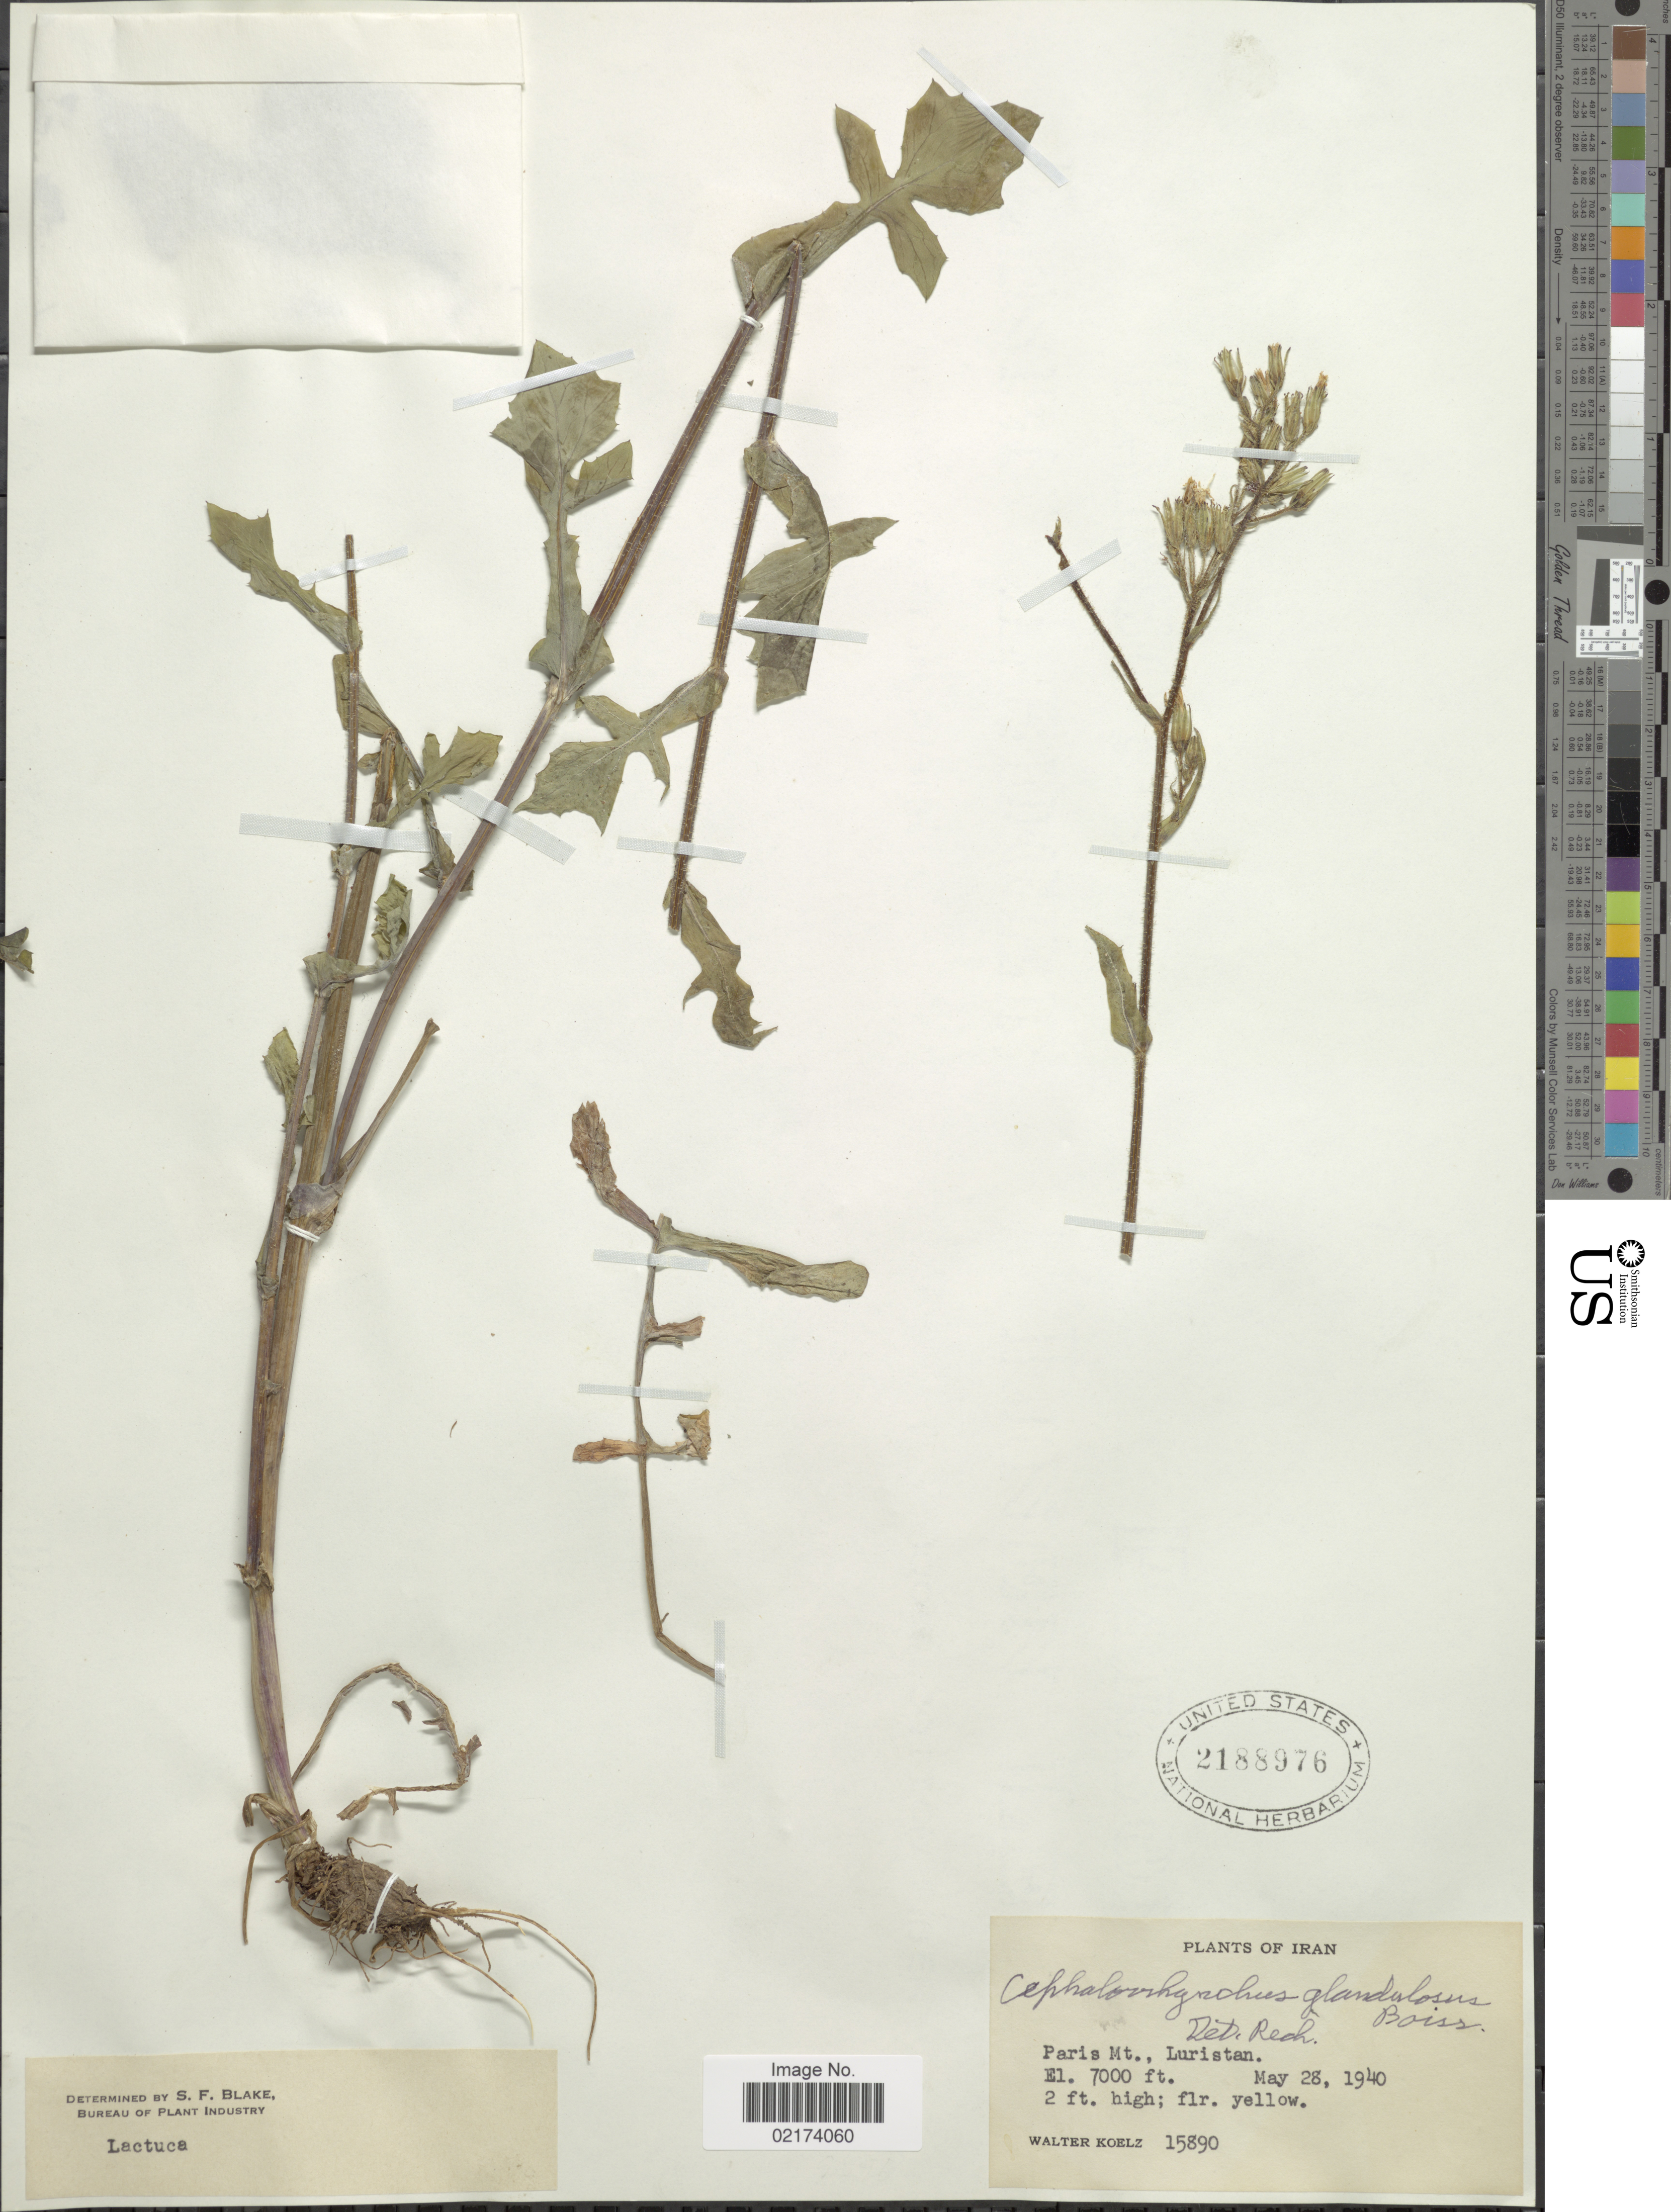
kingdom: Plantae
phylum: Tracheophyta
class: Magnoliopsida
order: Asterales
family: Asteraceae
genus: Lactuca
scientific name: Lactuca hispida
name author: DC.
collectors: W. N. Koelz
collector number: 15890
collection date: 1940-05-28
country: Iran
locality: Paris Mt., Luristan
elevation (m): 2134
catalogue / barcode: US 2188976